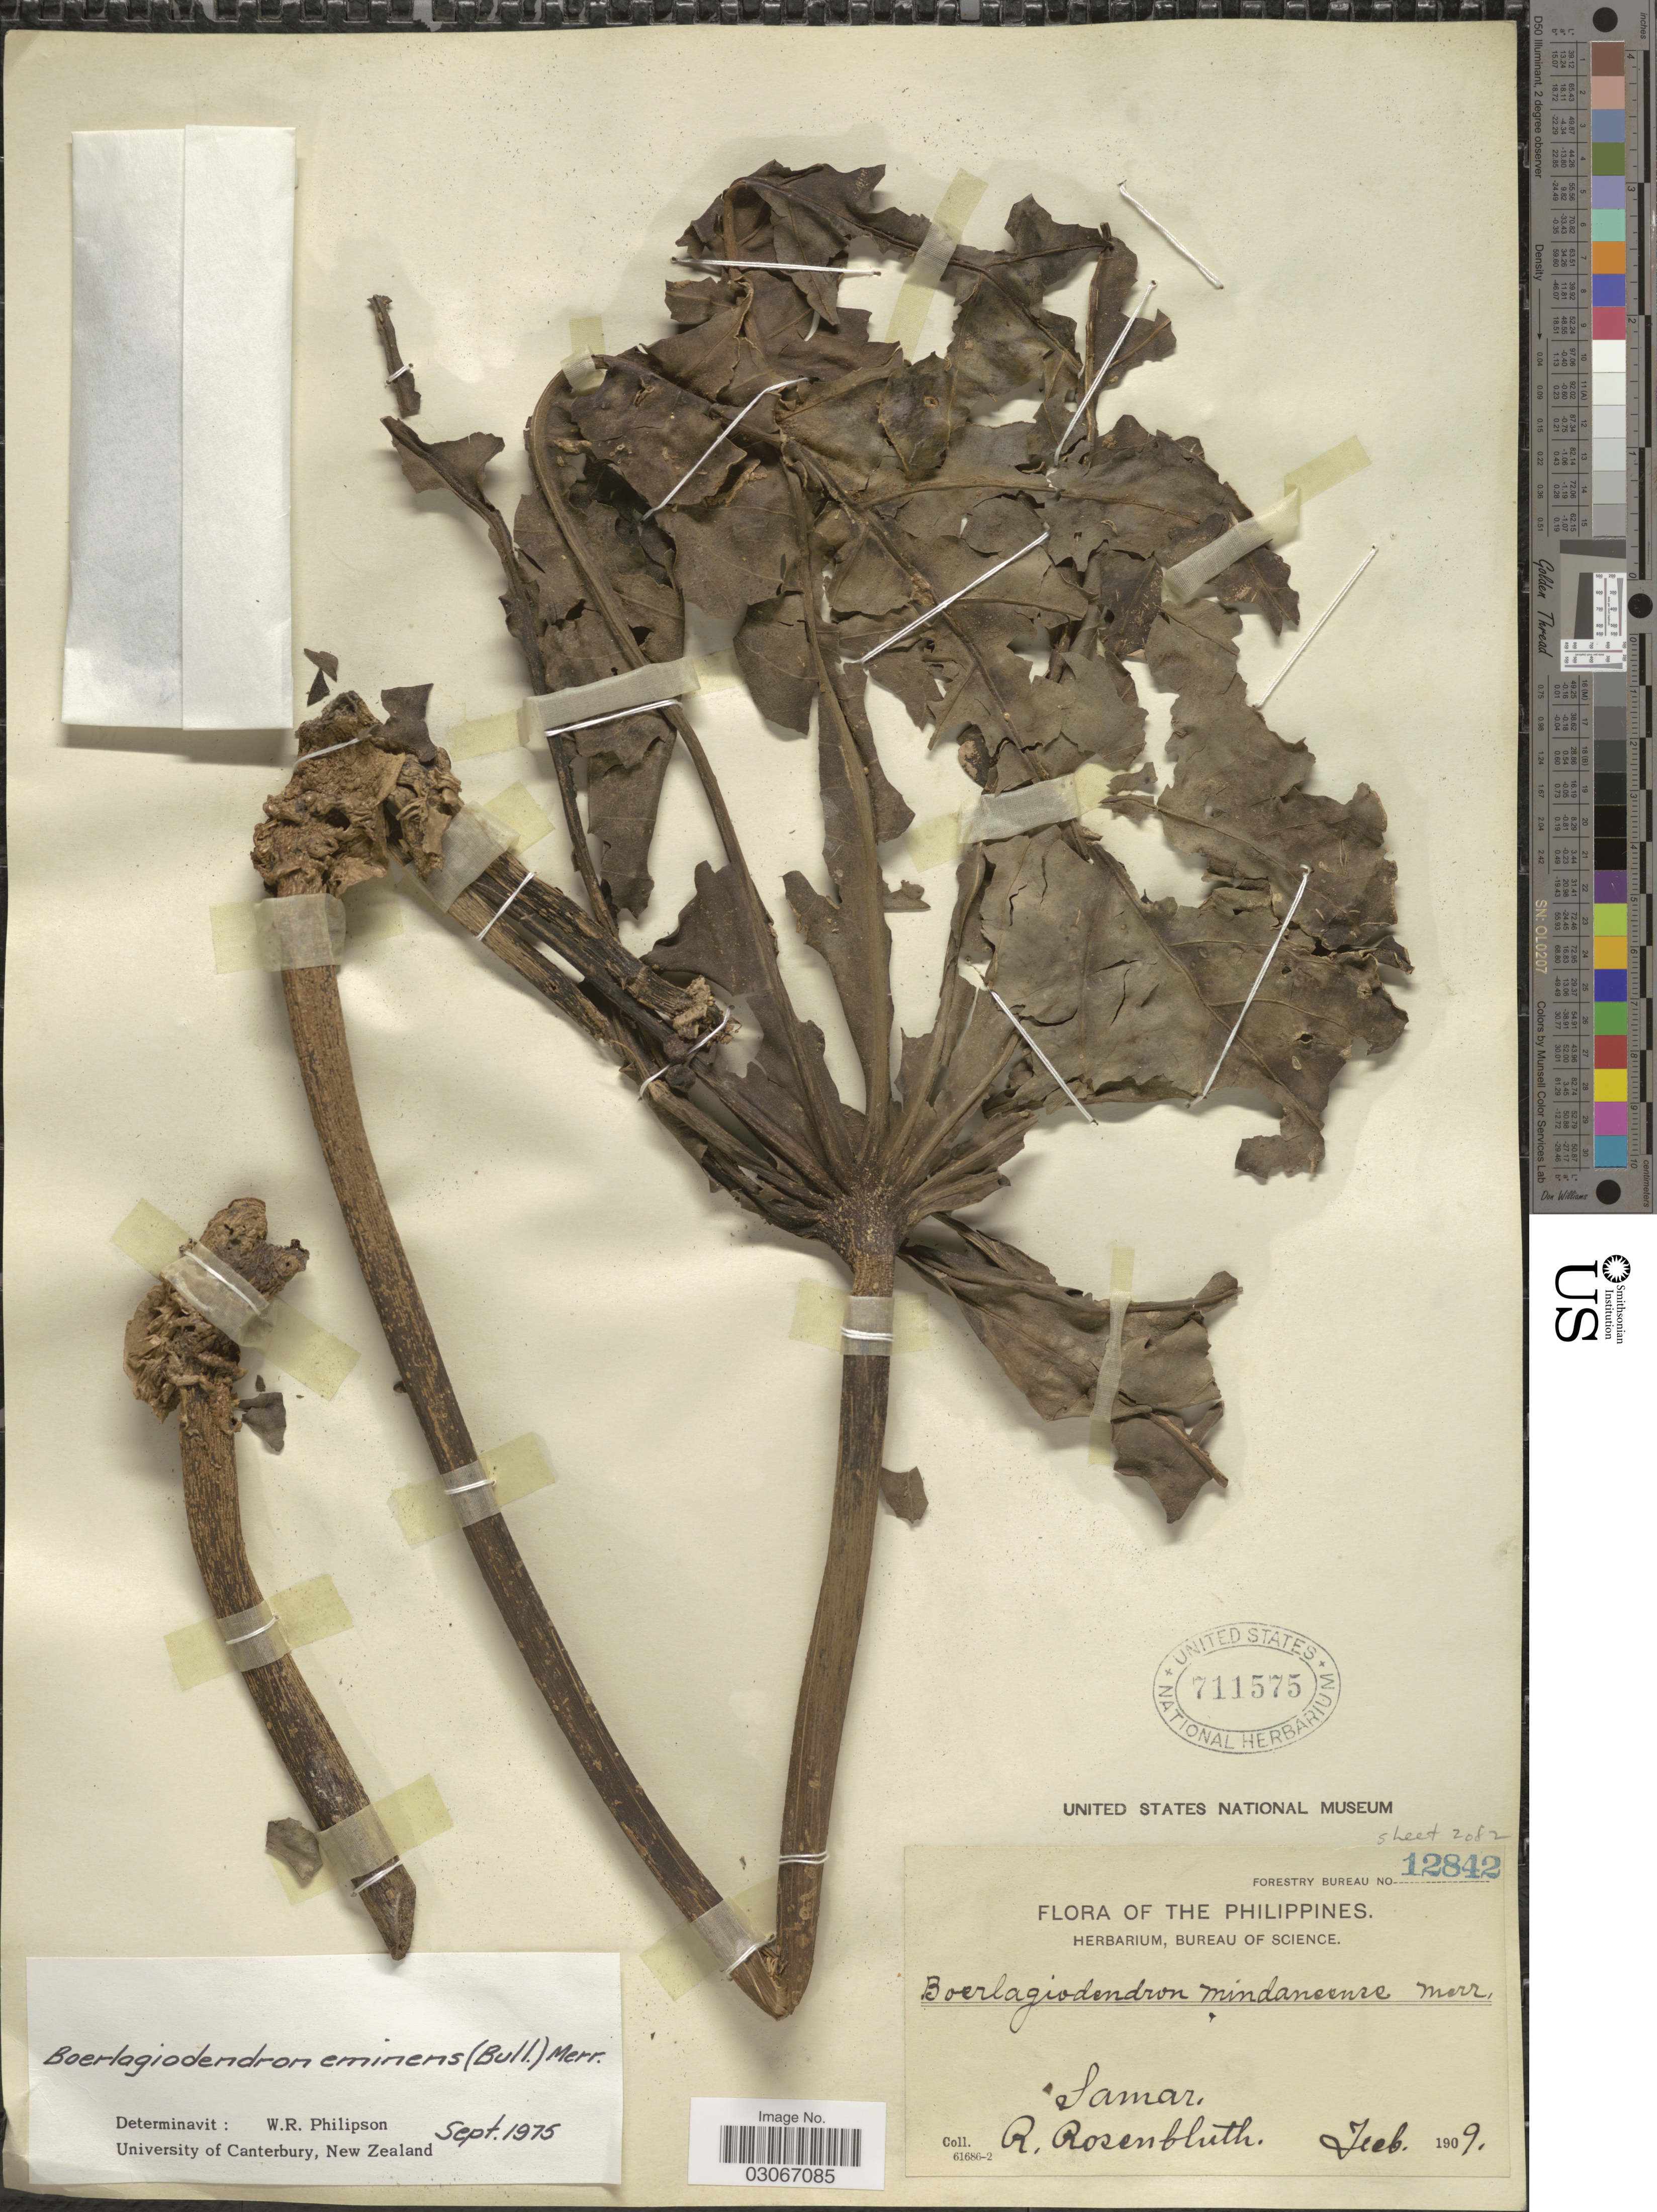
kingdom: Plantae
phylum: Tracheophyta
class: Magnoliopsida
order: Apiales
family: Araliaceae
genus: Osmoxylon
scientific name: Osmoxylon eminens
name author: (Bull) Philipson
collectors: R. Rosenbluth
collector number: Forestry Bureau 12842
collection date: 1909-02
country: Philippines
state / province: Eastern Visayas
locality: Samar.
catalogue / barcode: US 711575